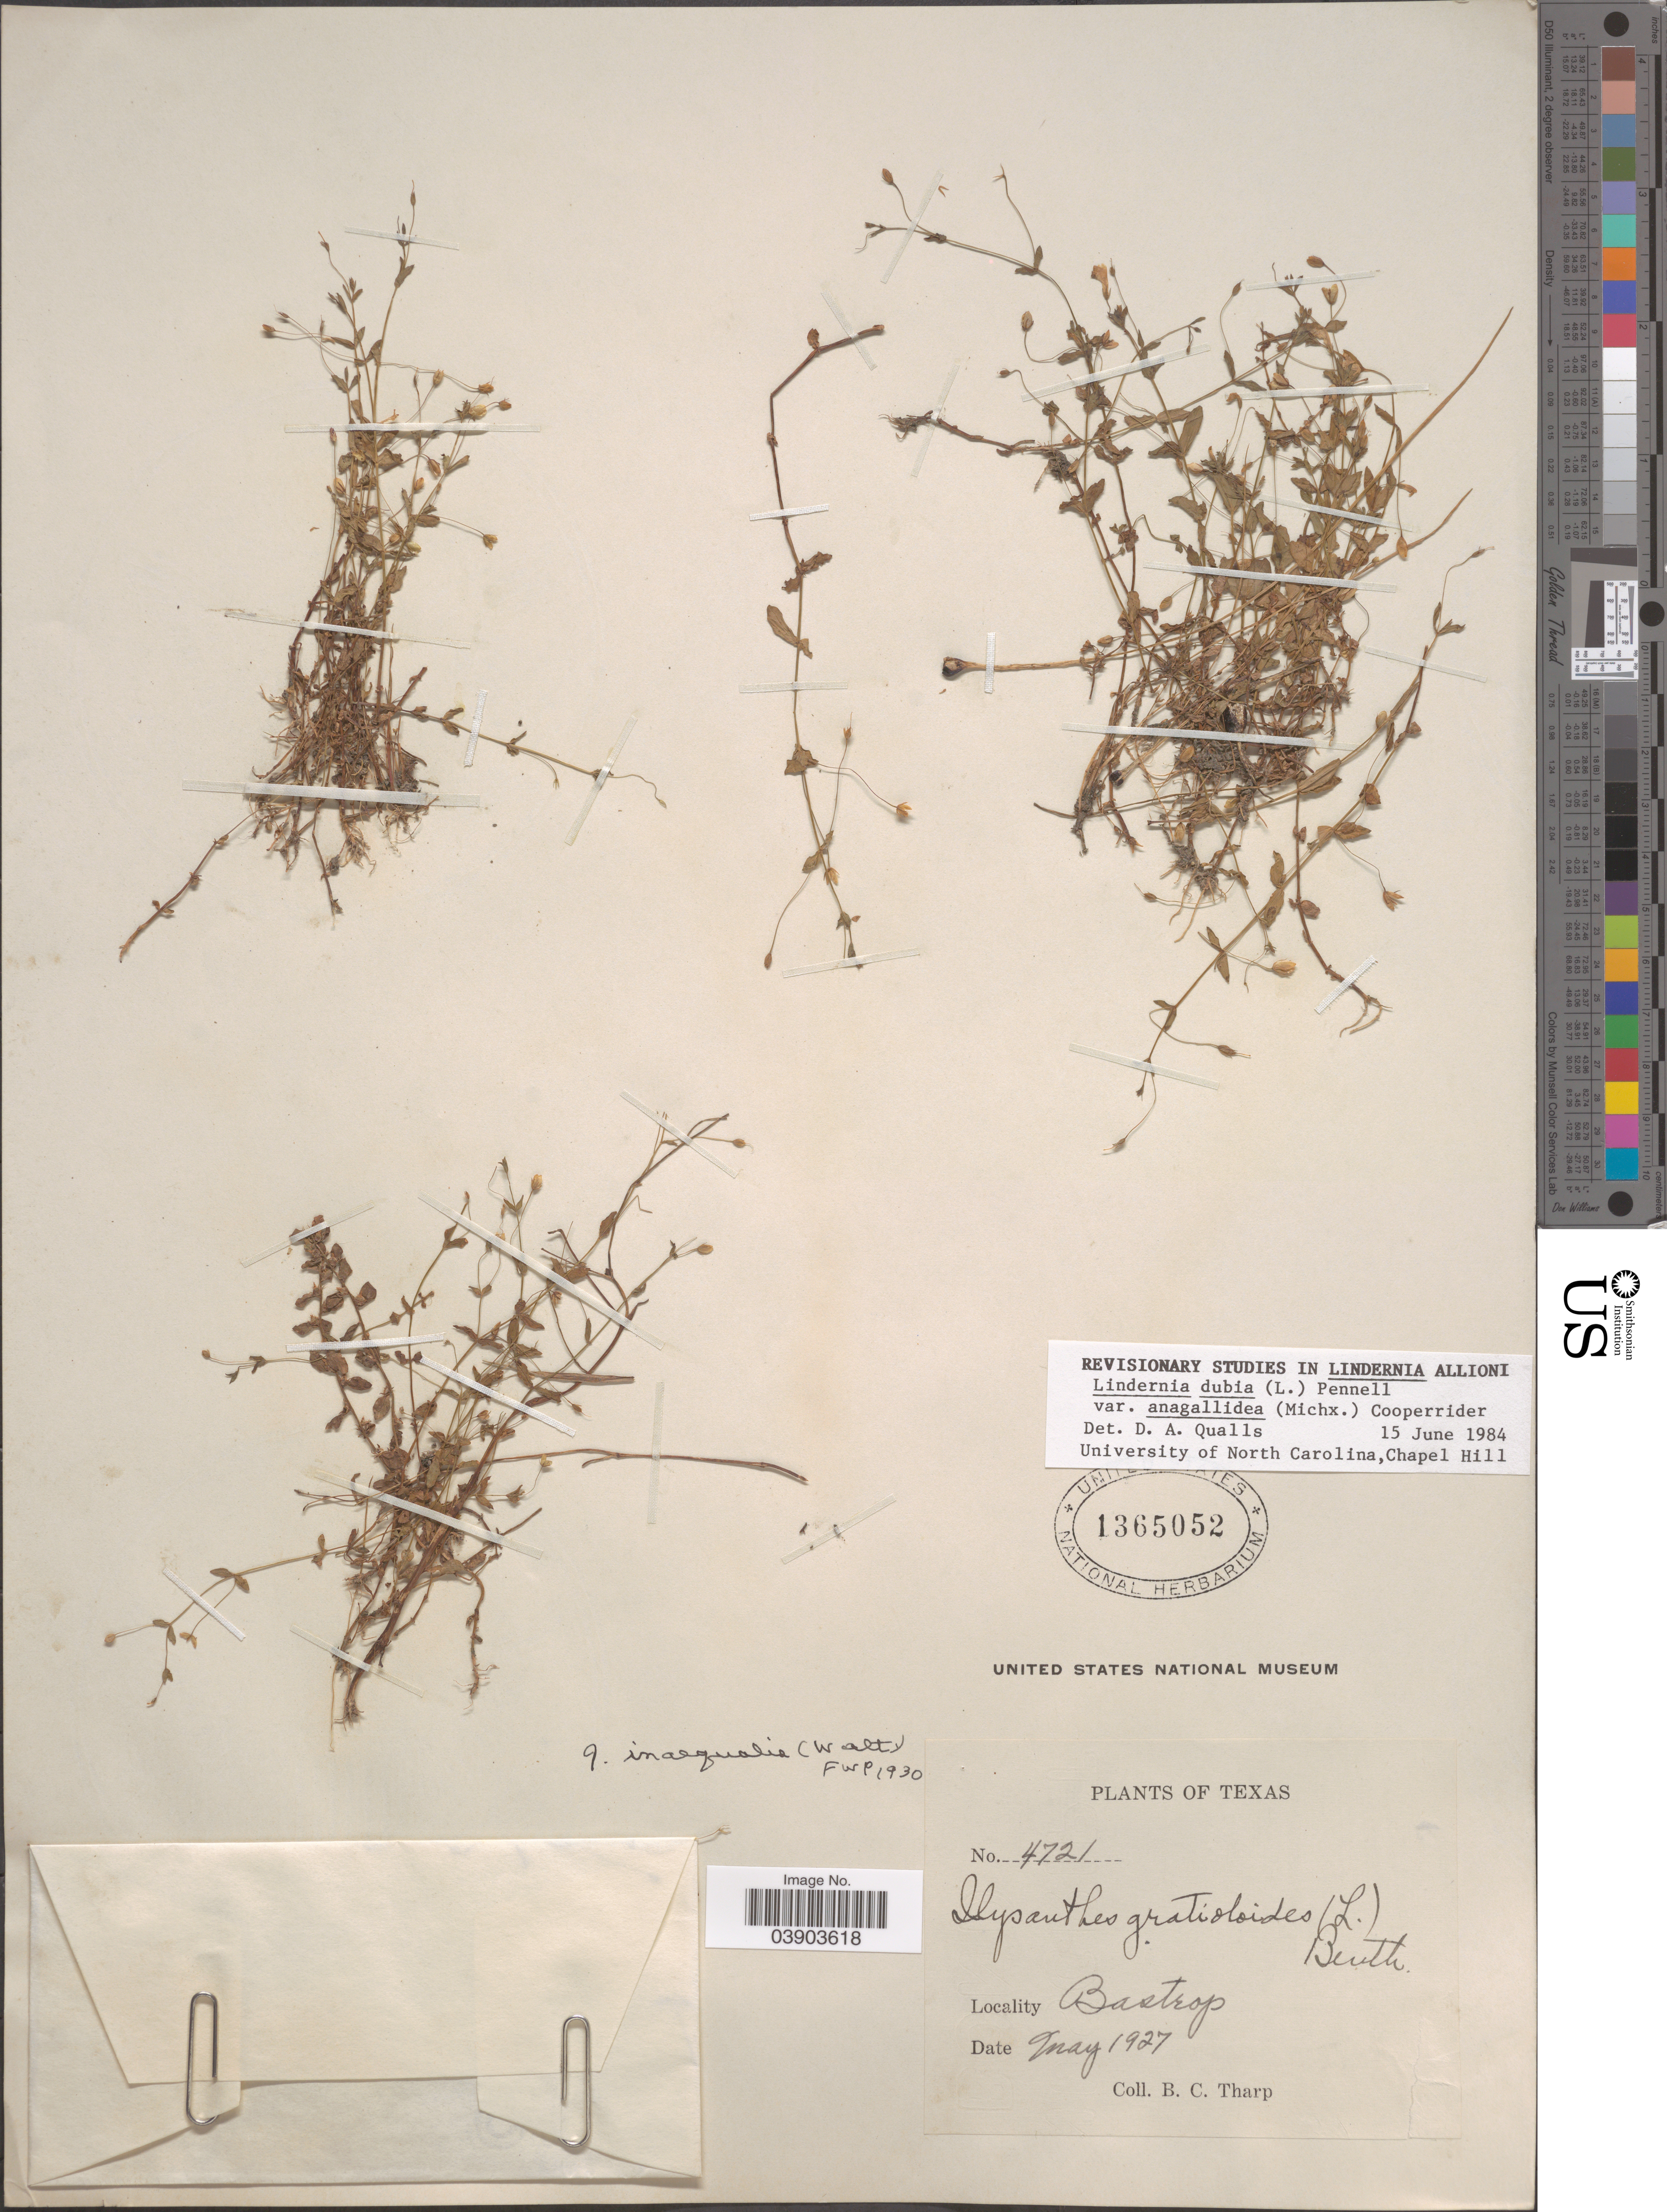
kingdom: Plantae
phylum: Tracheophyta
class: Magnoliopsida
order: Lamiales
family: Linderniaceae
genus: Lindernia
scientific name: Lindernia dubia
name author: (L.) Pennell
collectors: B. C. Tharp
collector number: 4721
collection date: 1927-05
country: United States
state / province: Texas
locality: Bastrop.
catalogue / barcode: US 1365052